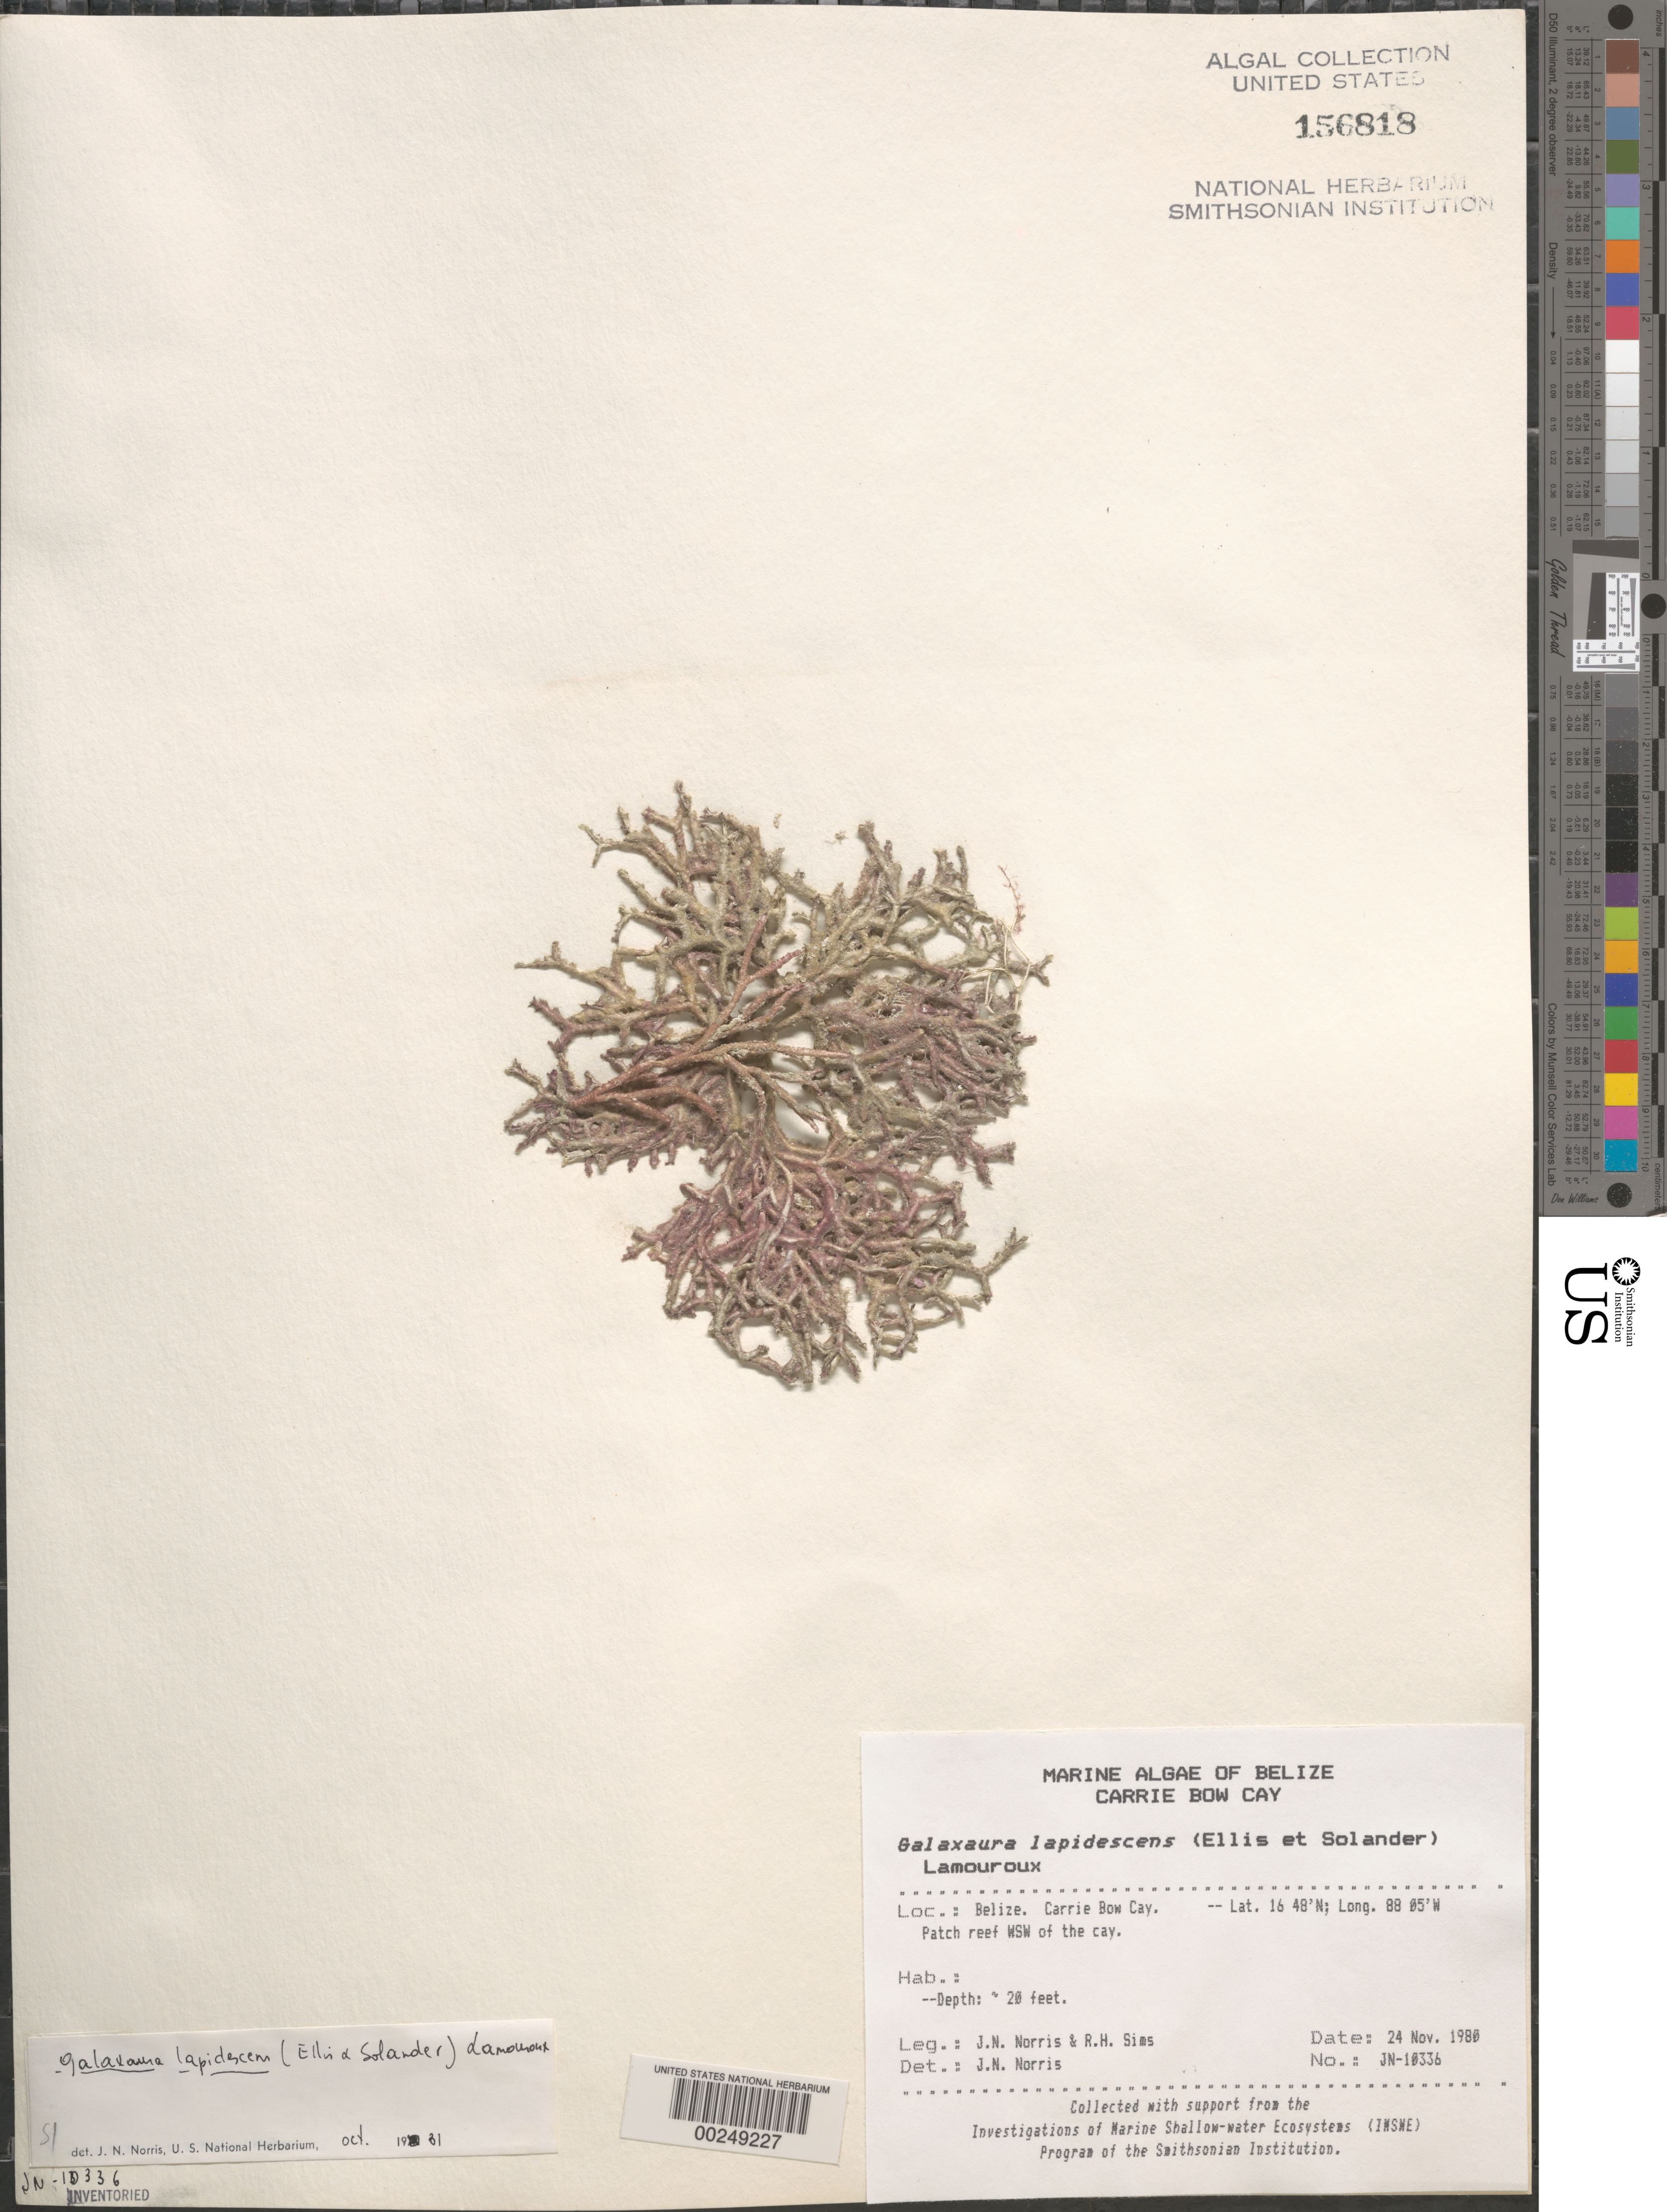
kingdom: Plantae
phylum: Rhodophyta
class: Florideophyceae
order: Nemaliales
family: Galaxauraceae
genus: Galaxaura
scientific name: Galaxaura rugosa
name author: (Ellis & Sol.) J.V.Lamouroux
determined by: Algae name updating Project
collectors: J. N. Norris & R. H. Sims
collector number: JN-10336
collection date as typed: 24 Nov 1980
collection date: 1980-11-24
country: Belize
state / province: Stann Creek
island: Carrie Bow Cay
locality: Patch reef west of Carrie Bow Cay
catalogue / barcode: US 156818